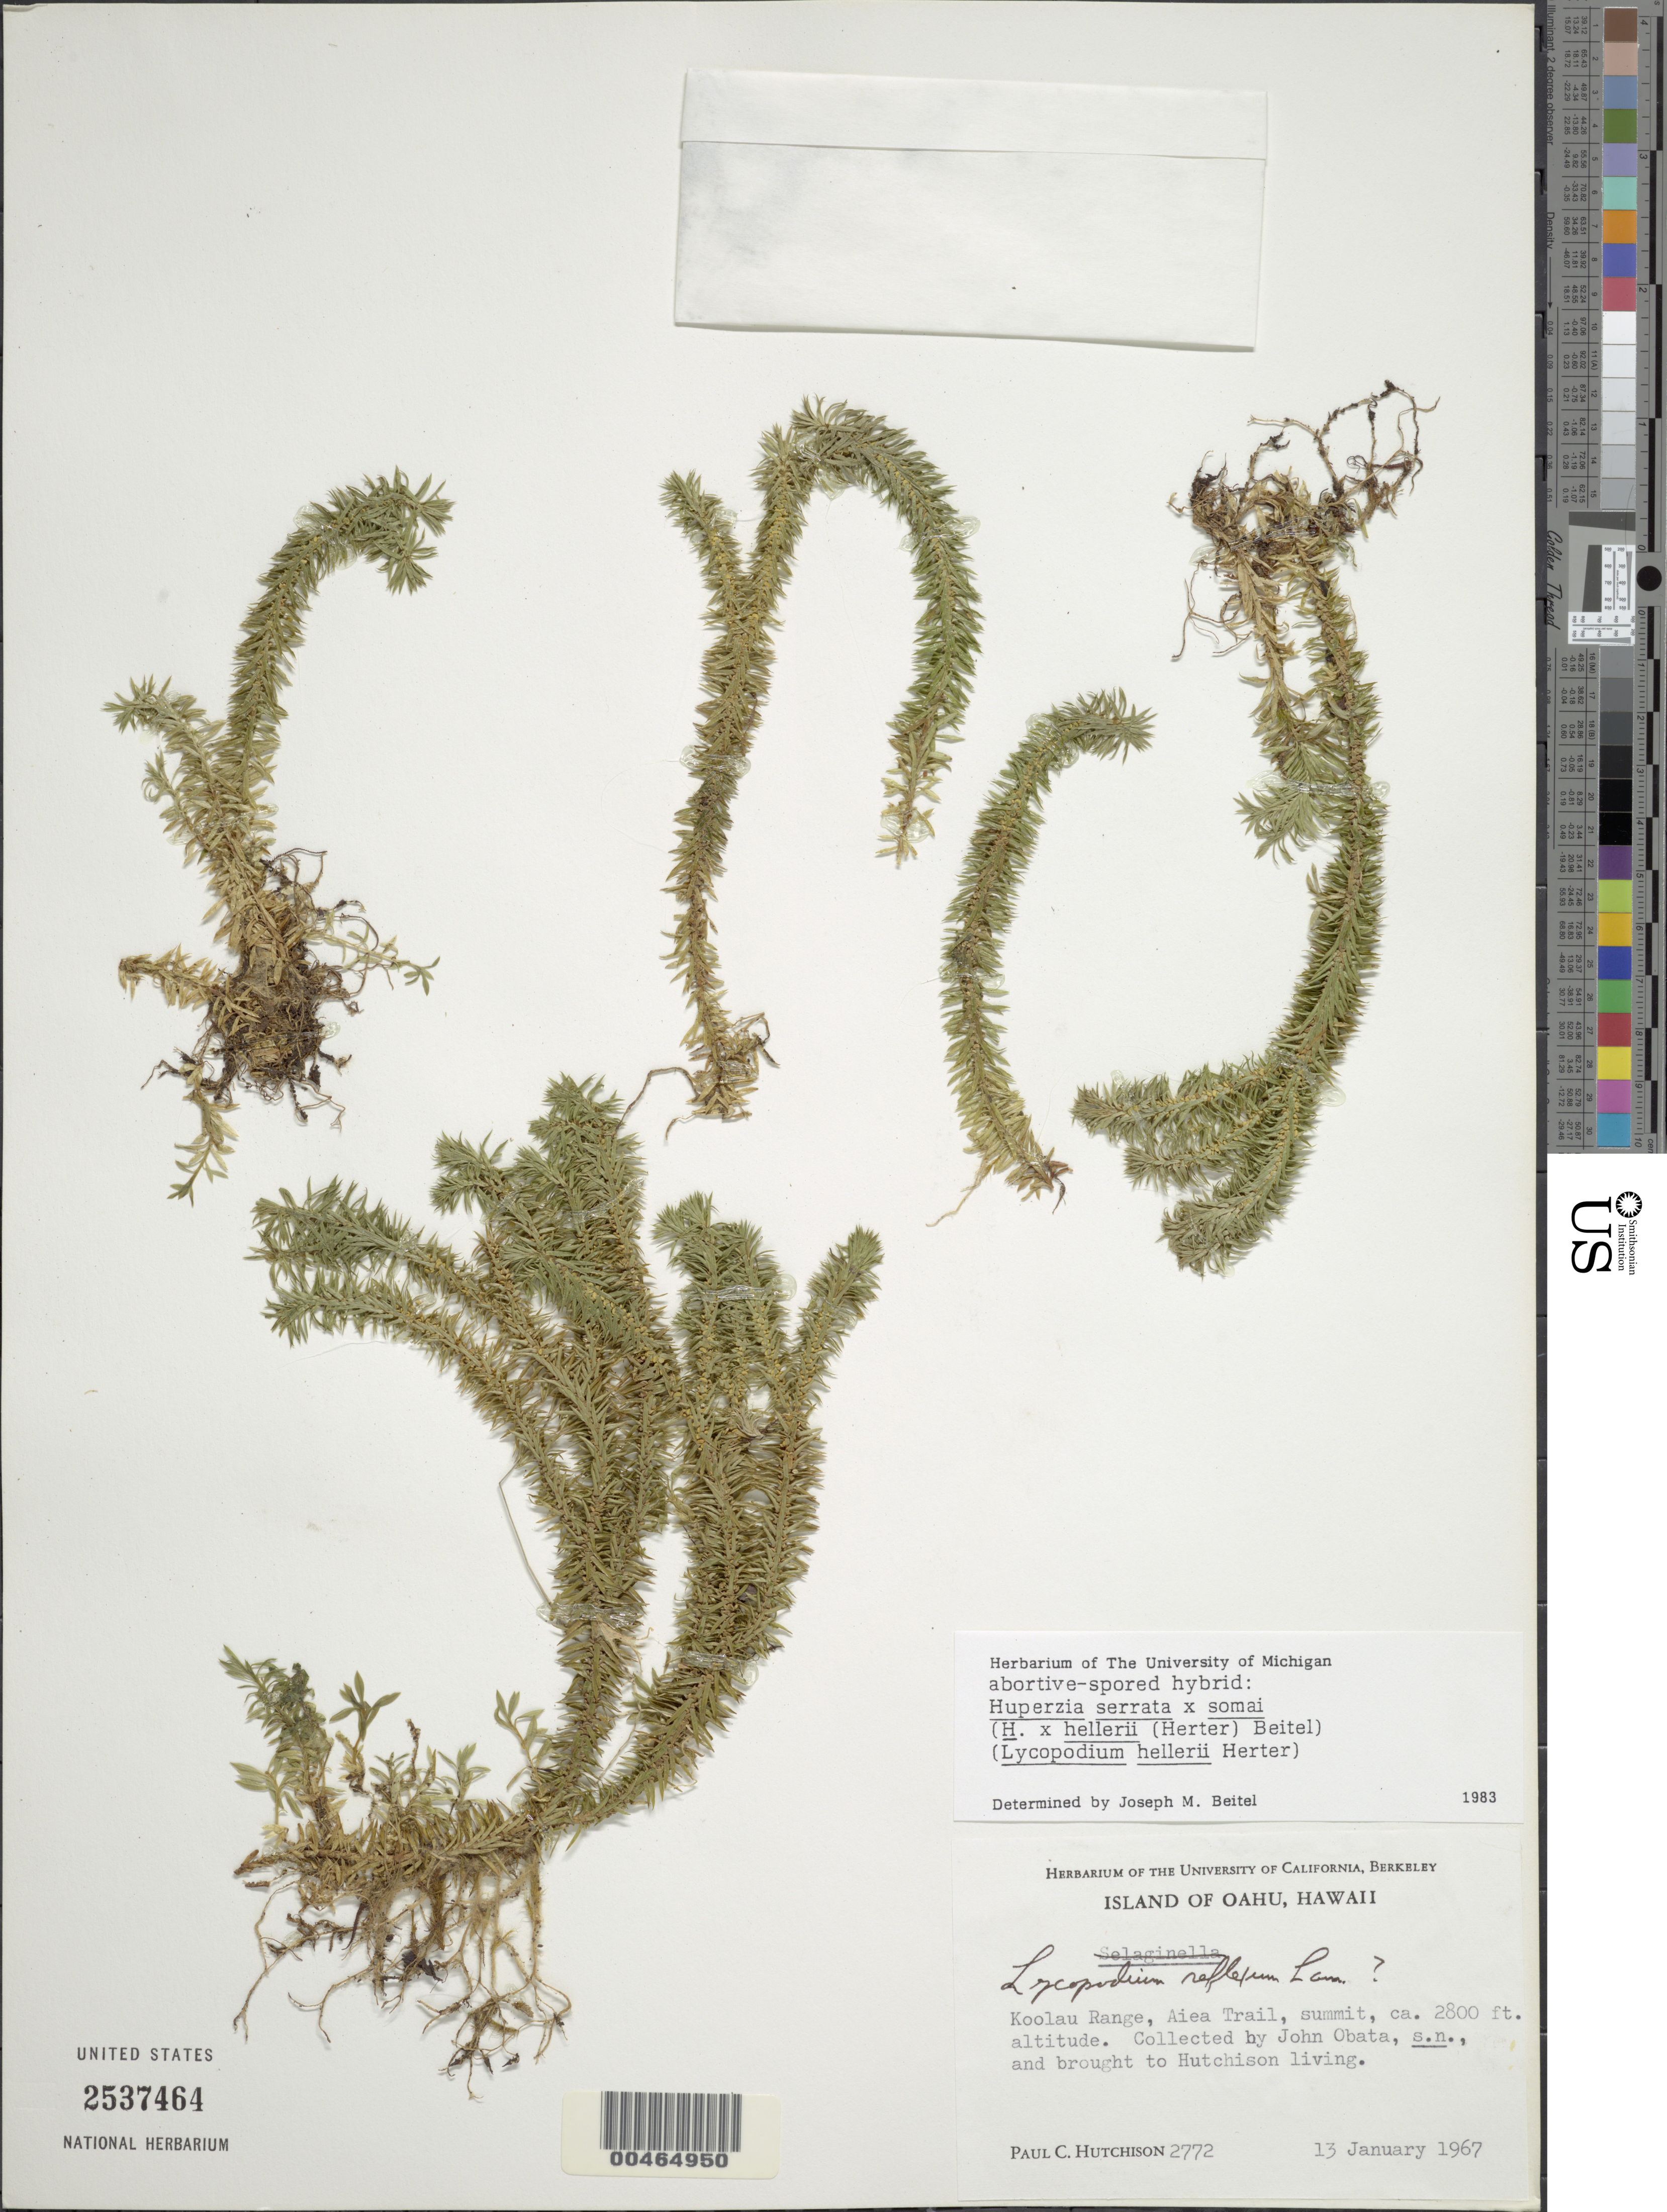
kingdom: Plantae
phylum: Tracheophyta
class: Lycopodiopsida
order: Lycopodiales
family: Lycopodiaceae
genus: Huperzia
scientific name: Huperzia serrata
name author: (Thunb.) Trevis.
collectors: J. Obata & P. C. Hutchison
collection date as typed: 13 Jan 1967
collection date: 1967-01-13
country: United States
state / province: Hawaii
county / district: Honolulu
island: Oahu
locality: Koolau Range, Aiea Trail, Oahu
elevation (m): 853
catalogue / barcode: US 2537464